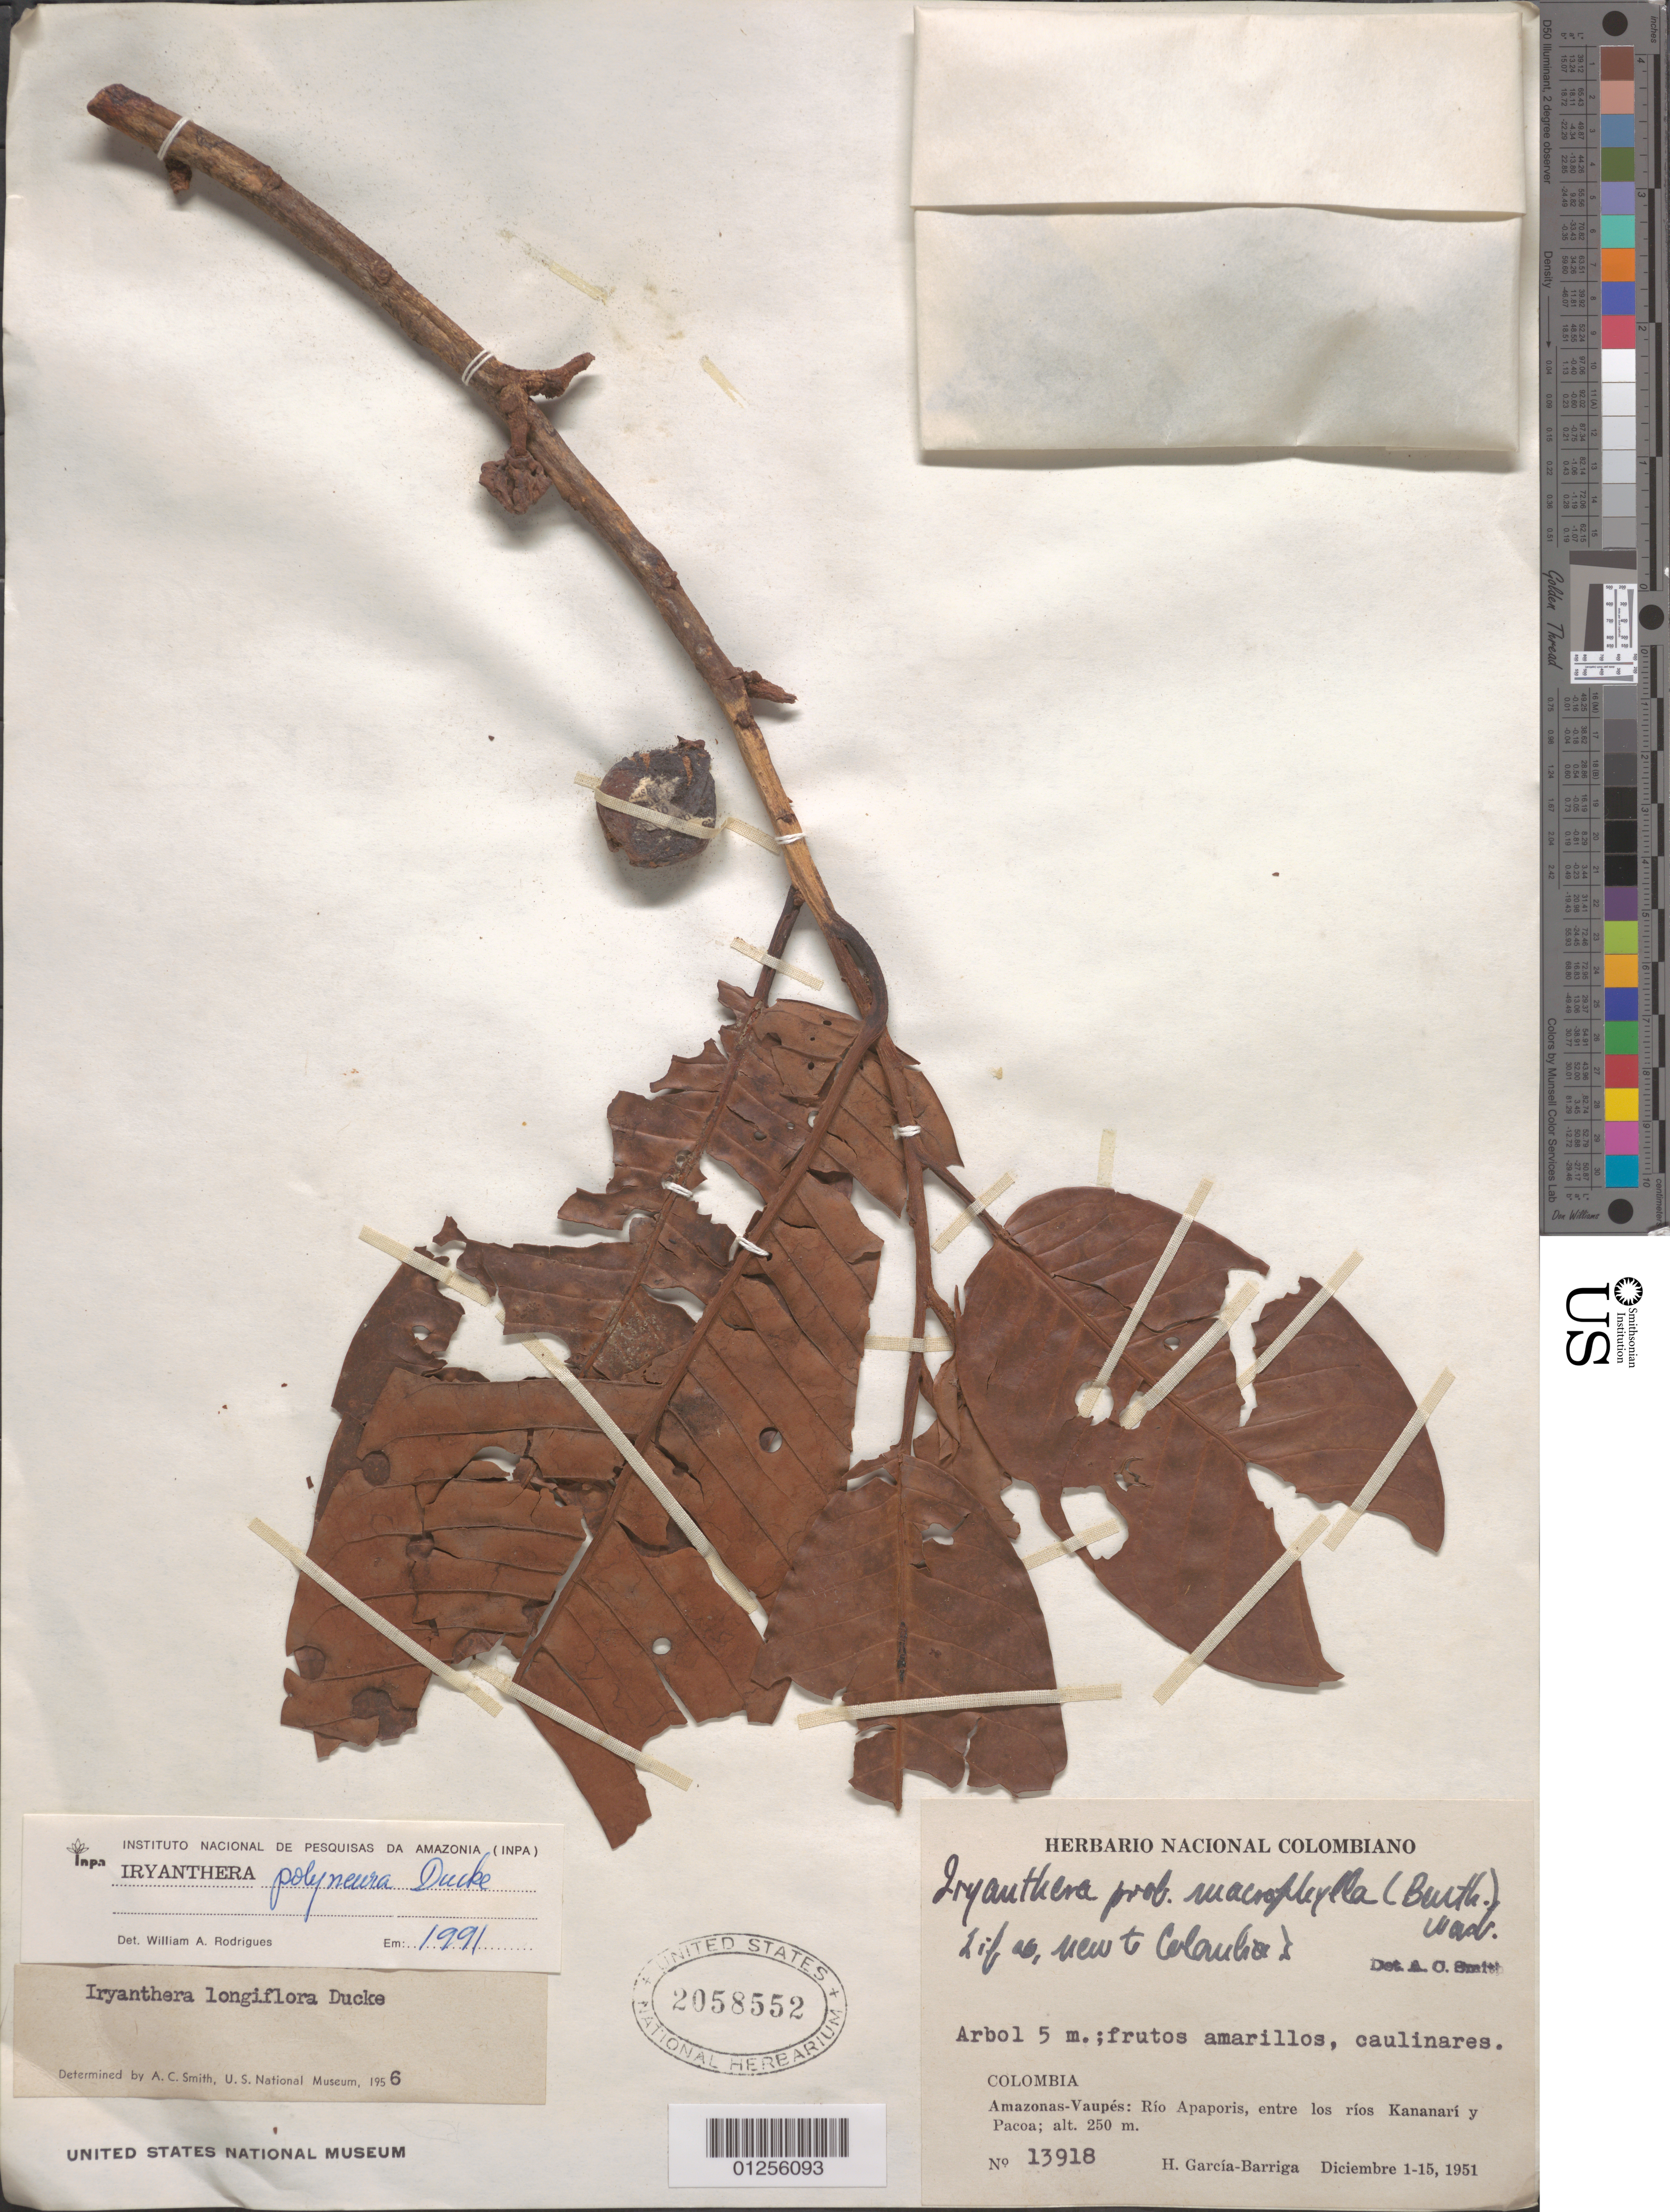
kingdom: Plantae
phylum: Tracheophyta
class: Magnoliopsida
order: Magnoliales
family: Myristicaceae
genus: Iryanthera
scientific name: Iryanthera polyneura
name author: Ducke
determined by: Rodrigues, W. A.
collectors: H. García Barriga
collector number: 13918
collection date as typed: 01 Dec 1951 to 15 Dec 1951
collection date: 1951-12-01/1951-12-15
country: Colombia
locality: Amazonas / Vaupes: Rio Apaporis, between the Rivers Kananari and Pacoa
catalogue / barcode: US 2058552